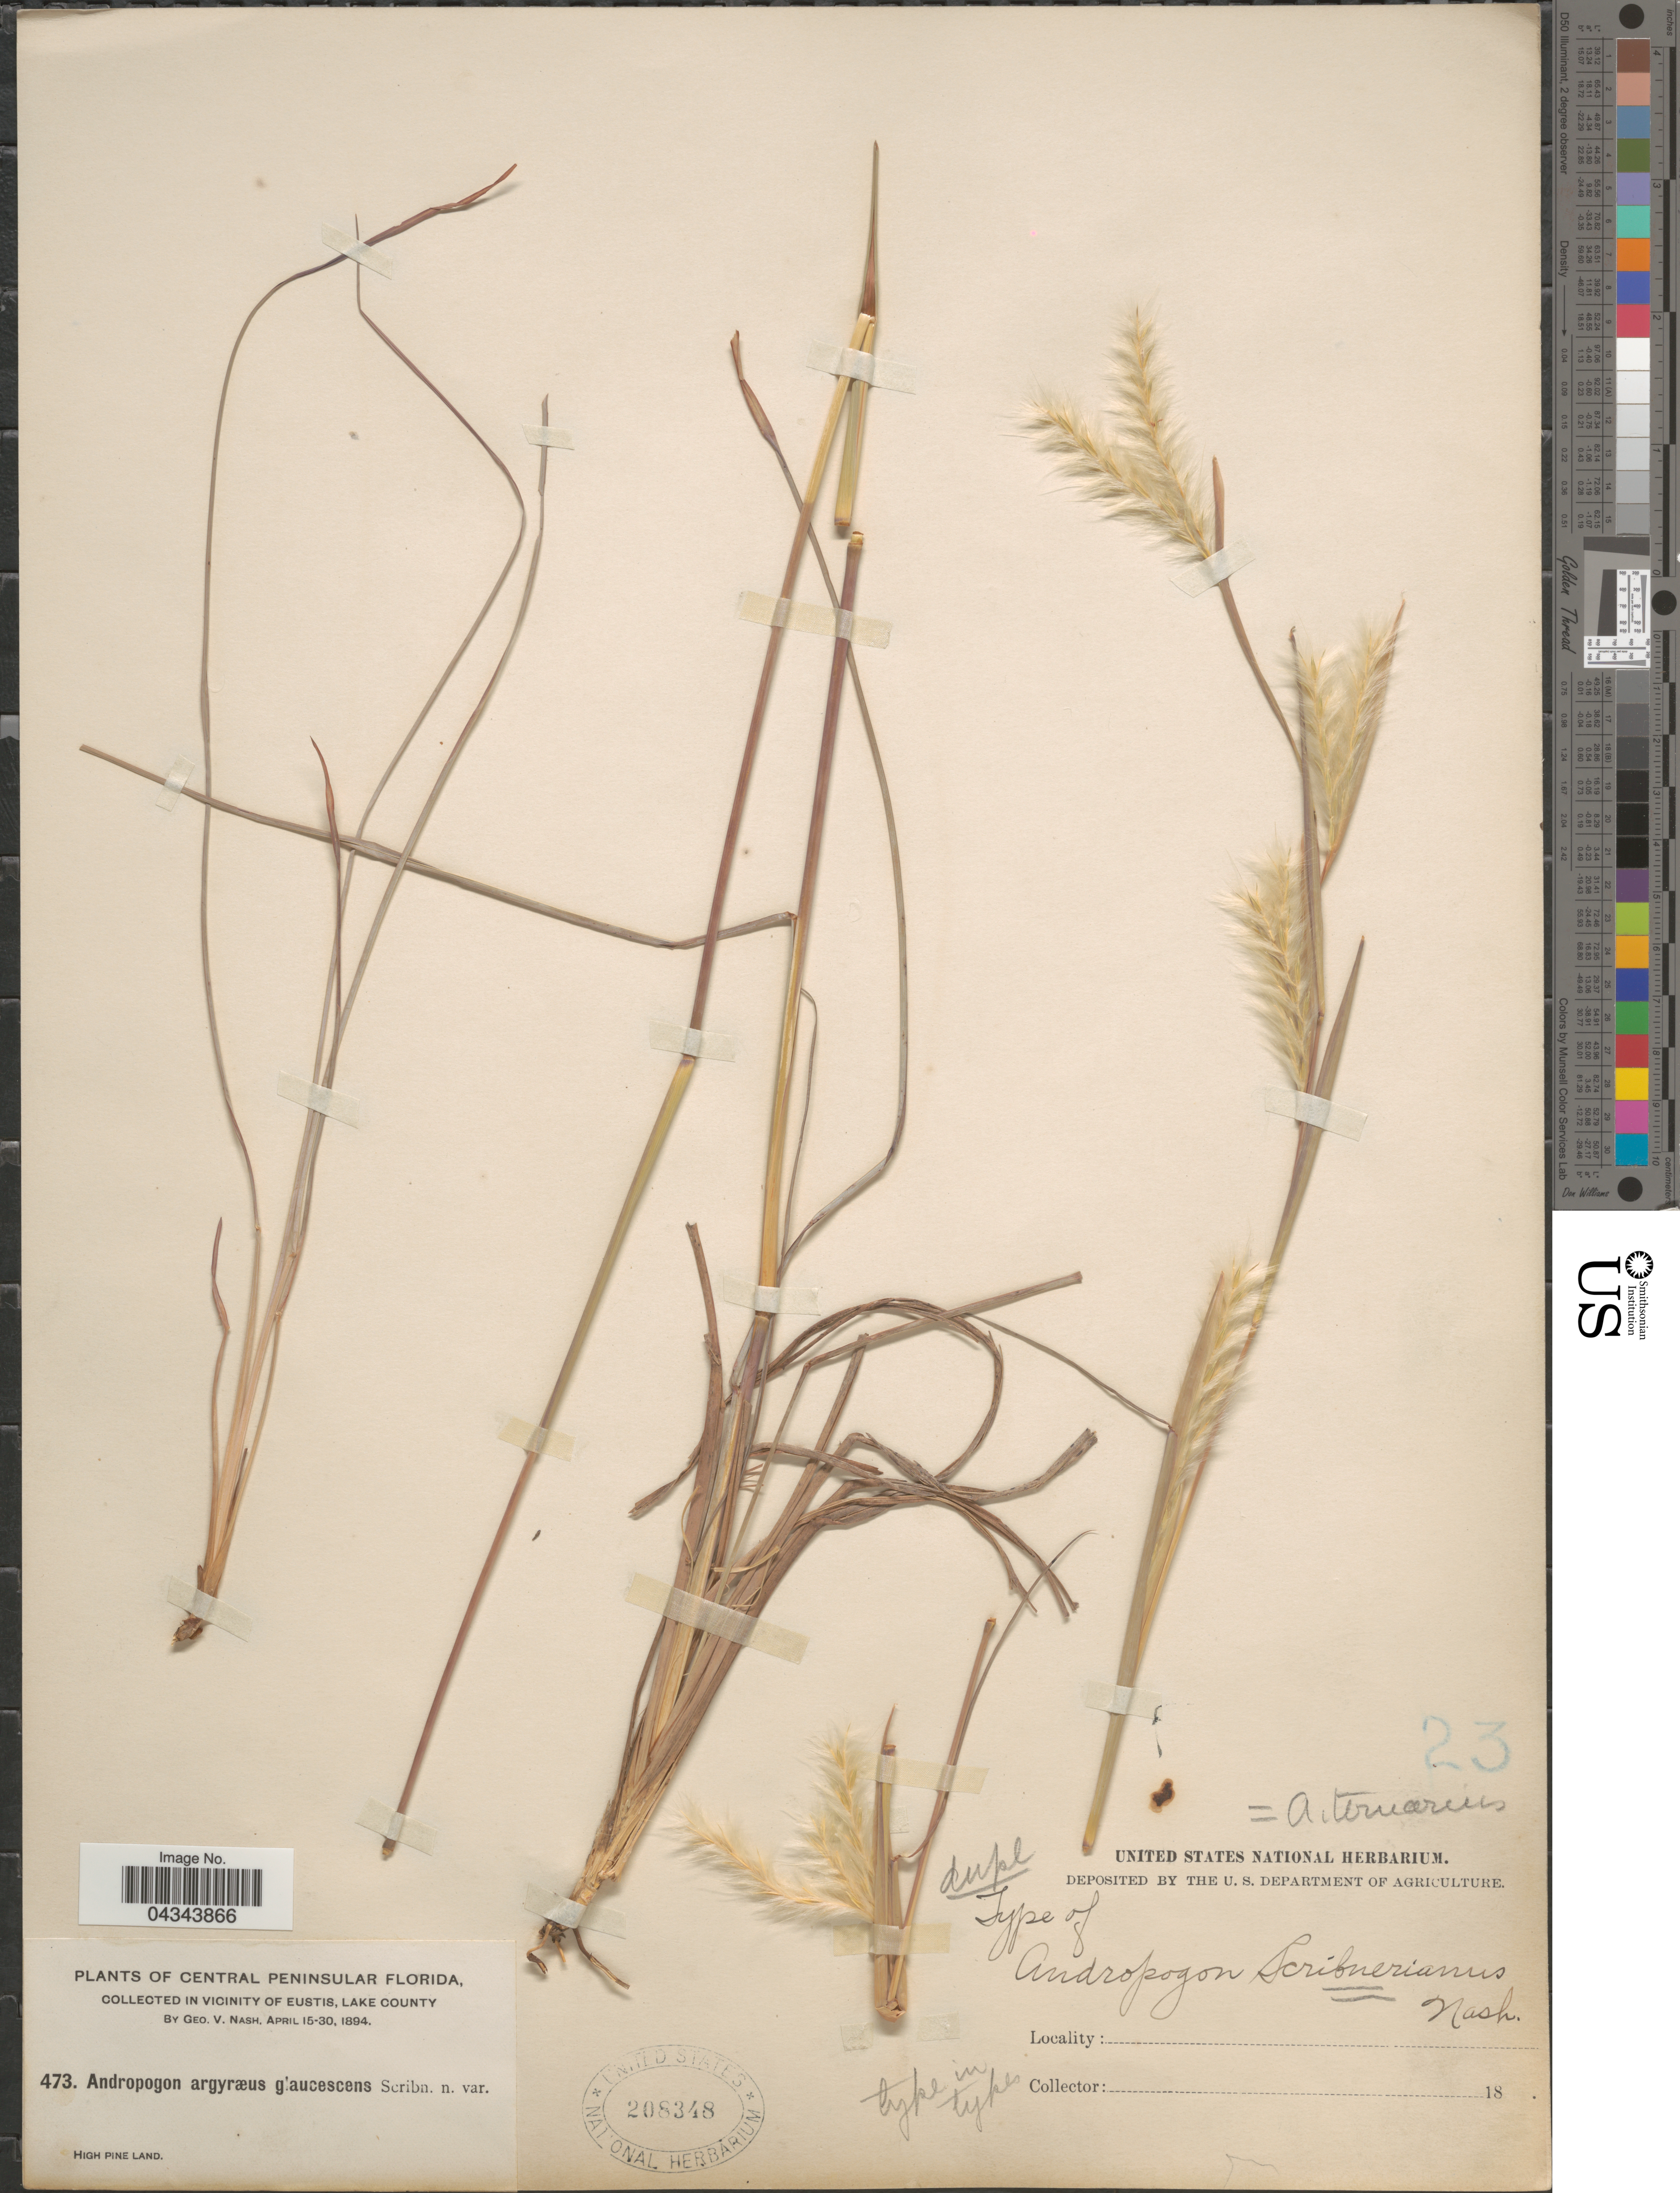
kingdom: Plantae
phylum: Tracheophyta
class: Liliopsida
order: Poales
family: Poaceae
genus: Andropogon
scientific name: Andropogon ternarius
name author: Michx.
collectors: G. V. Nash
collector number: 473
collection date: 1894-04-15/1894-04-30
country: United States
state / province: Florida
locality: Central Peninsular Florida. In vicinity of Eustis, Lake County.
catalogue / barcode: US 208348